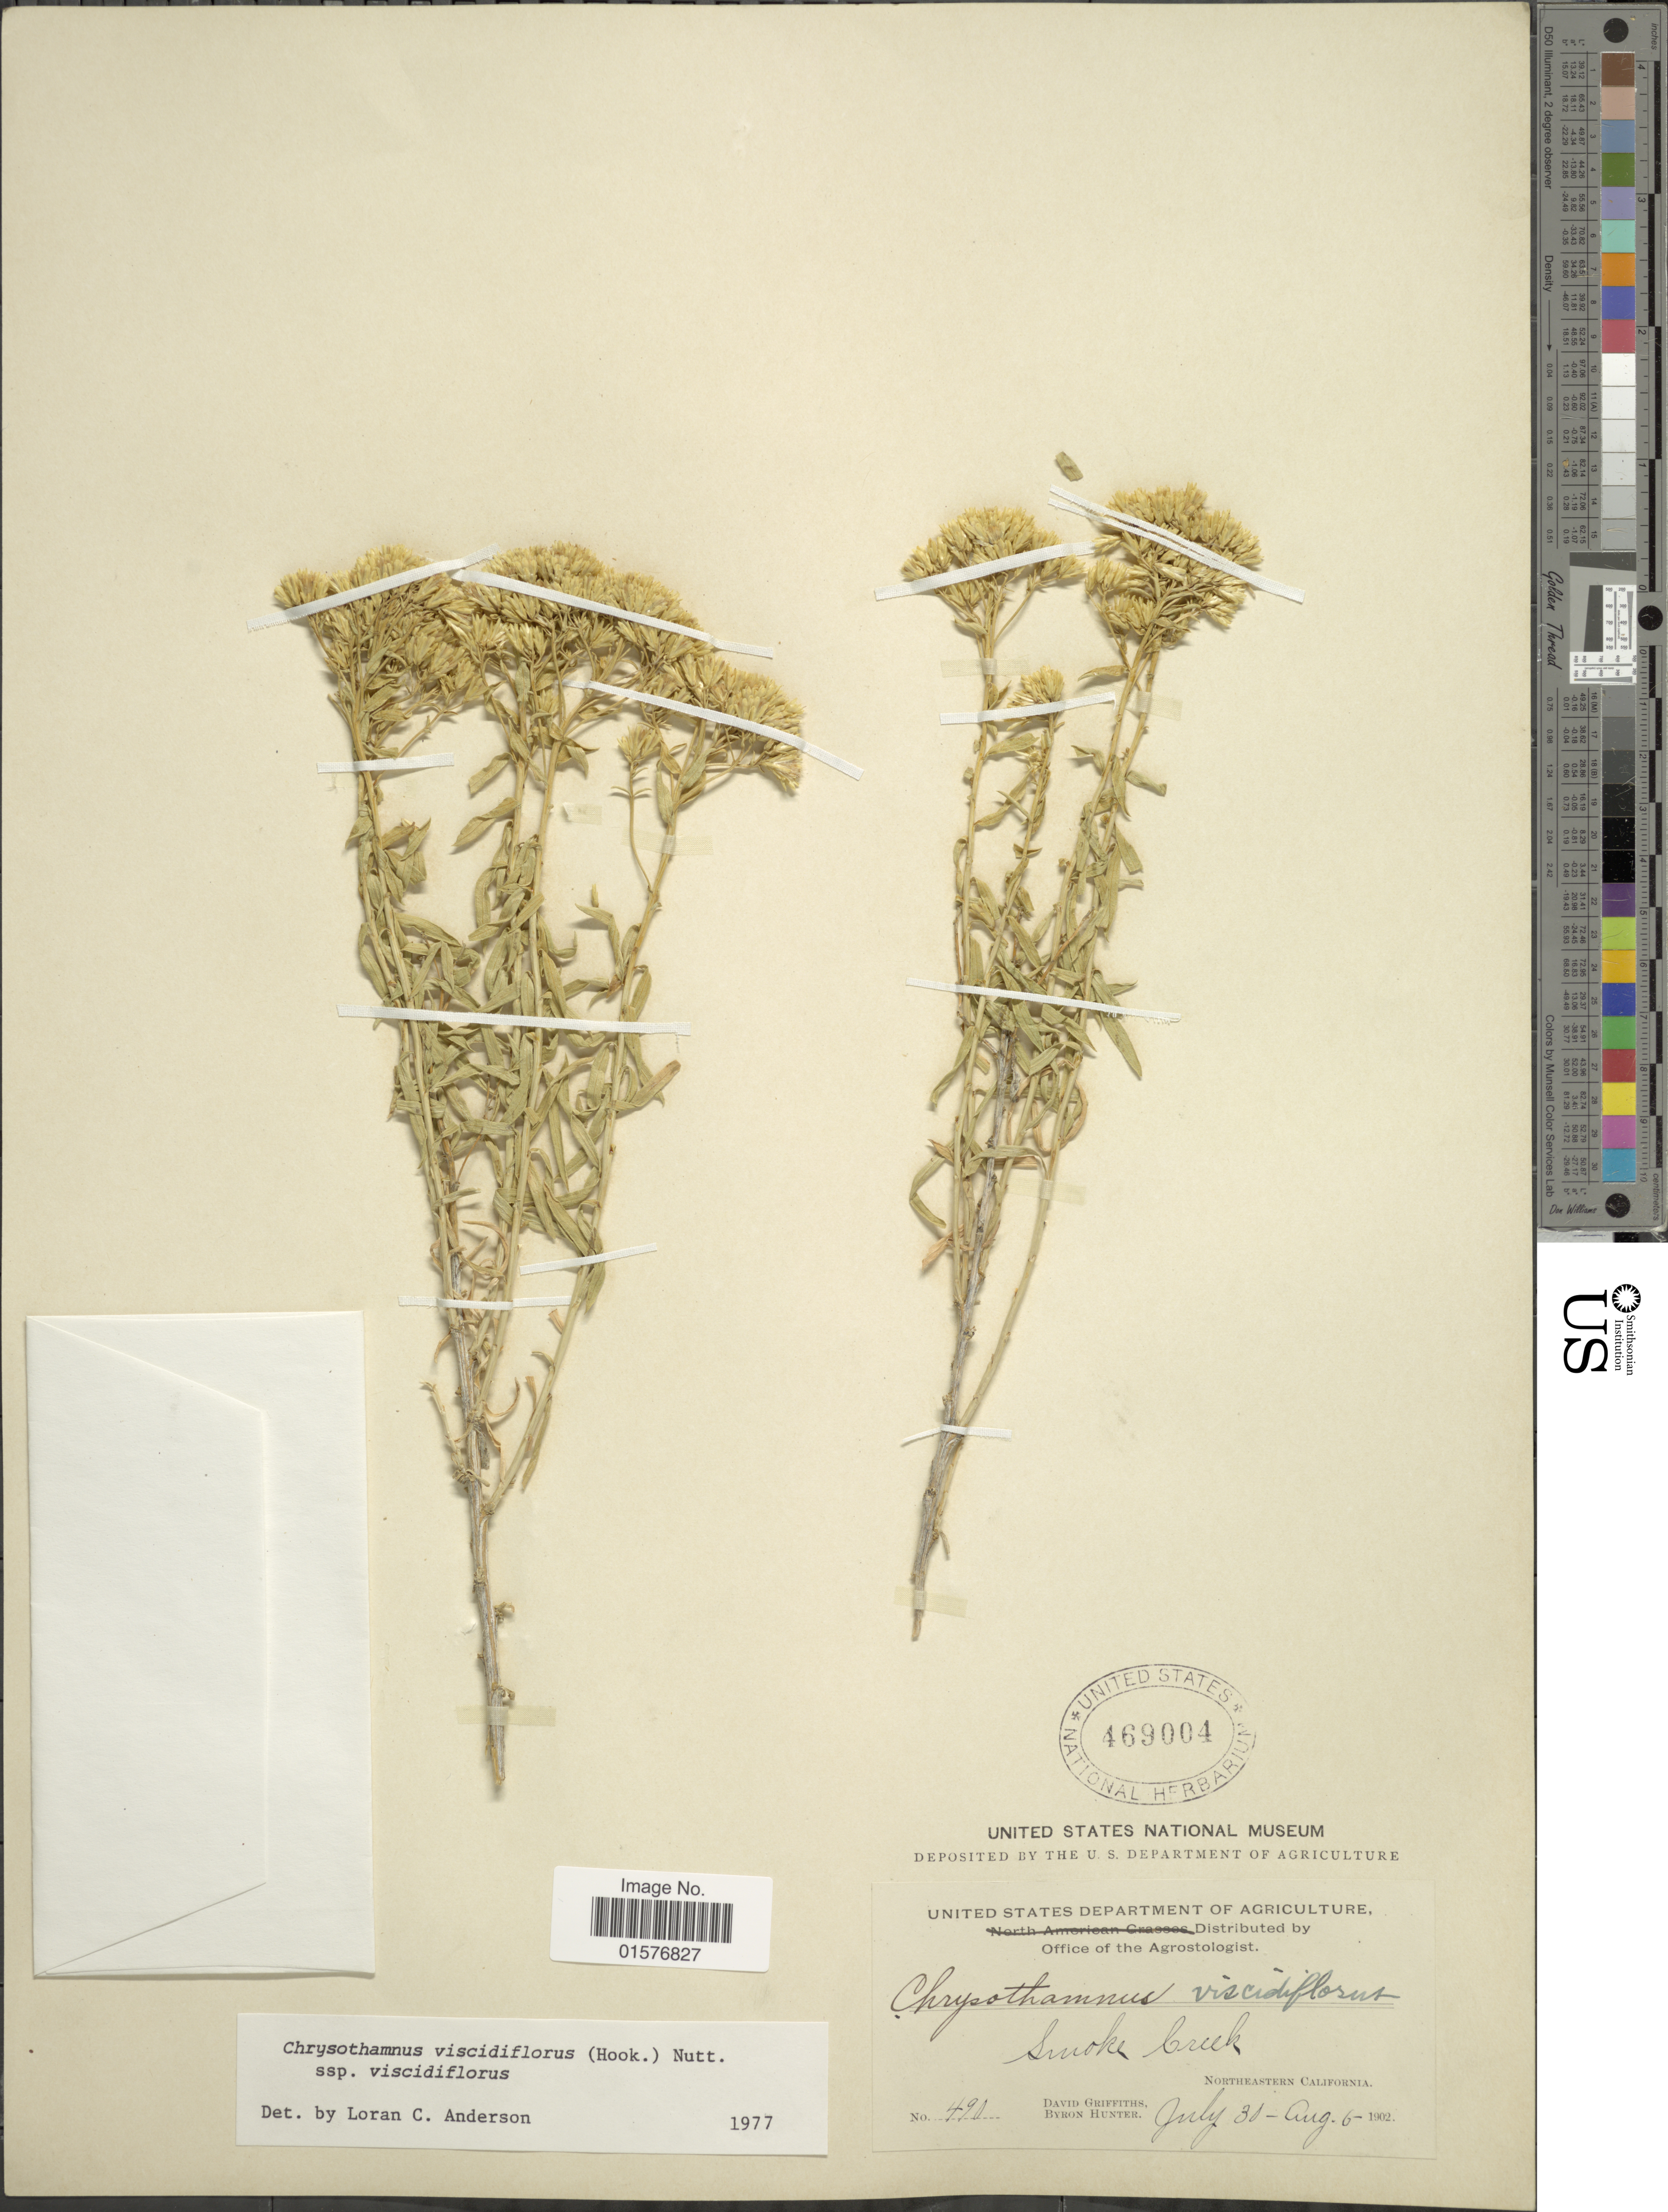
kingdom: Plantae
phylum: Tracheophyta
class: Magnoliopsida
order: Asterales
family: Asteraceae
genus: Chrysothamnus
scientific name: Chrysothamnus viscidiflorus subsp. viscidiflorus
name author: (Hook.) Nutt.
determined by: Urbatsch, Lowell E., Curator (LSU), Louisiana State University (UNITED STATES)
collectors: D. Griffiths & B. Hunter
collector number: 490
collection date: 1902-07-30/1902-08-06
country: United States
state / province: California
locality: Smoke Creek, Northeastern California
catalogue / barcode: US 469004